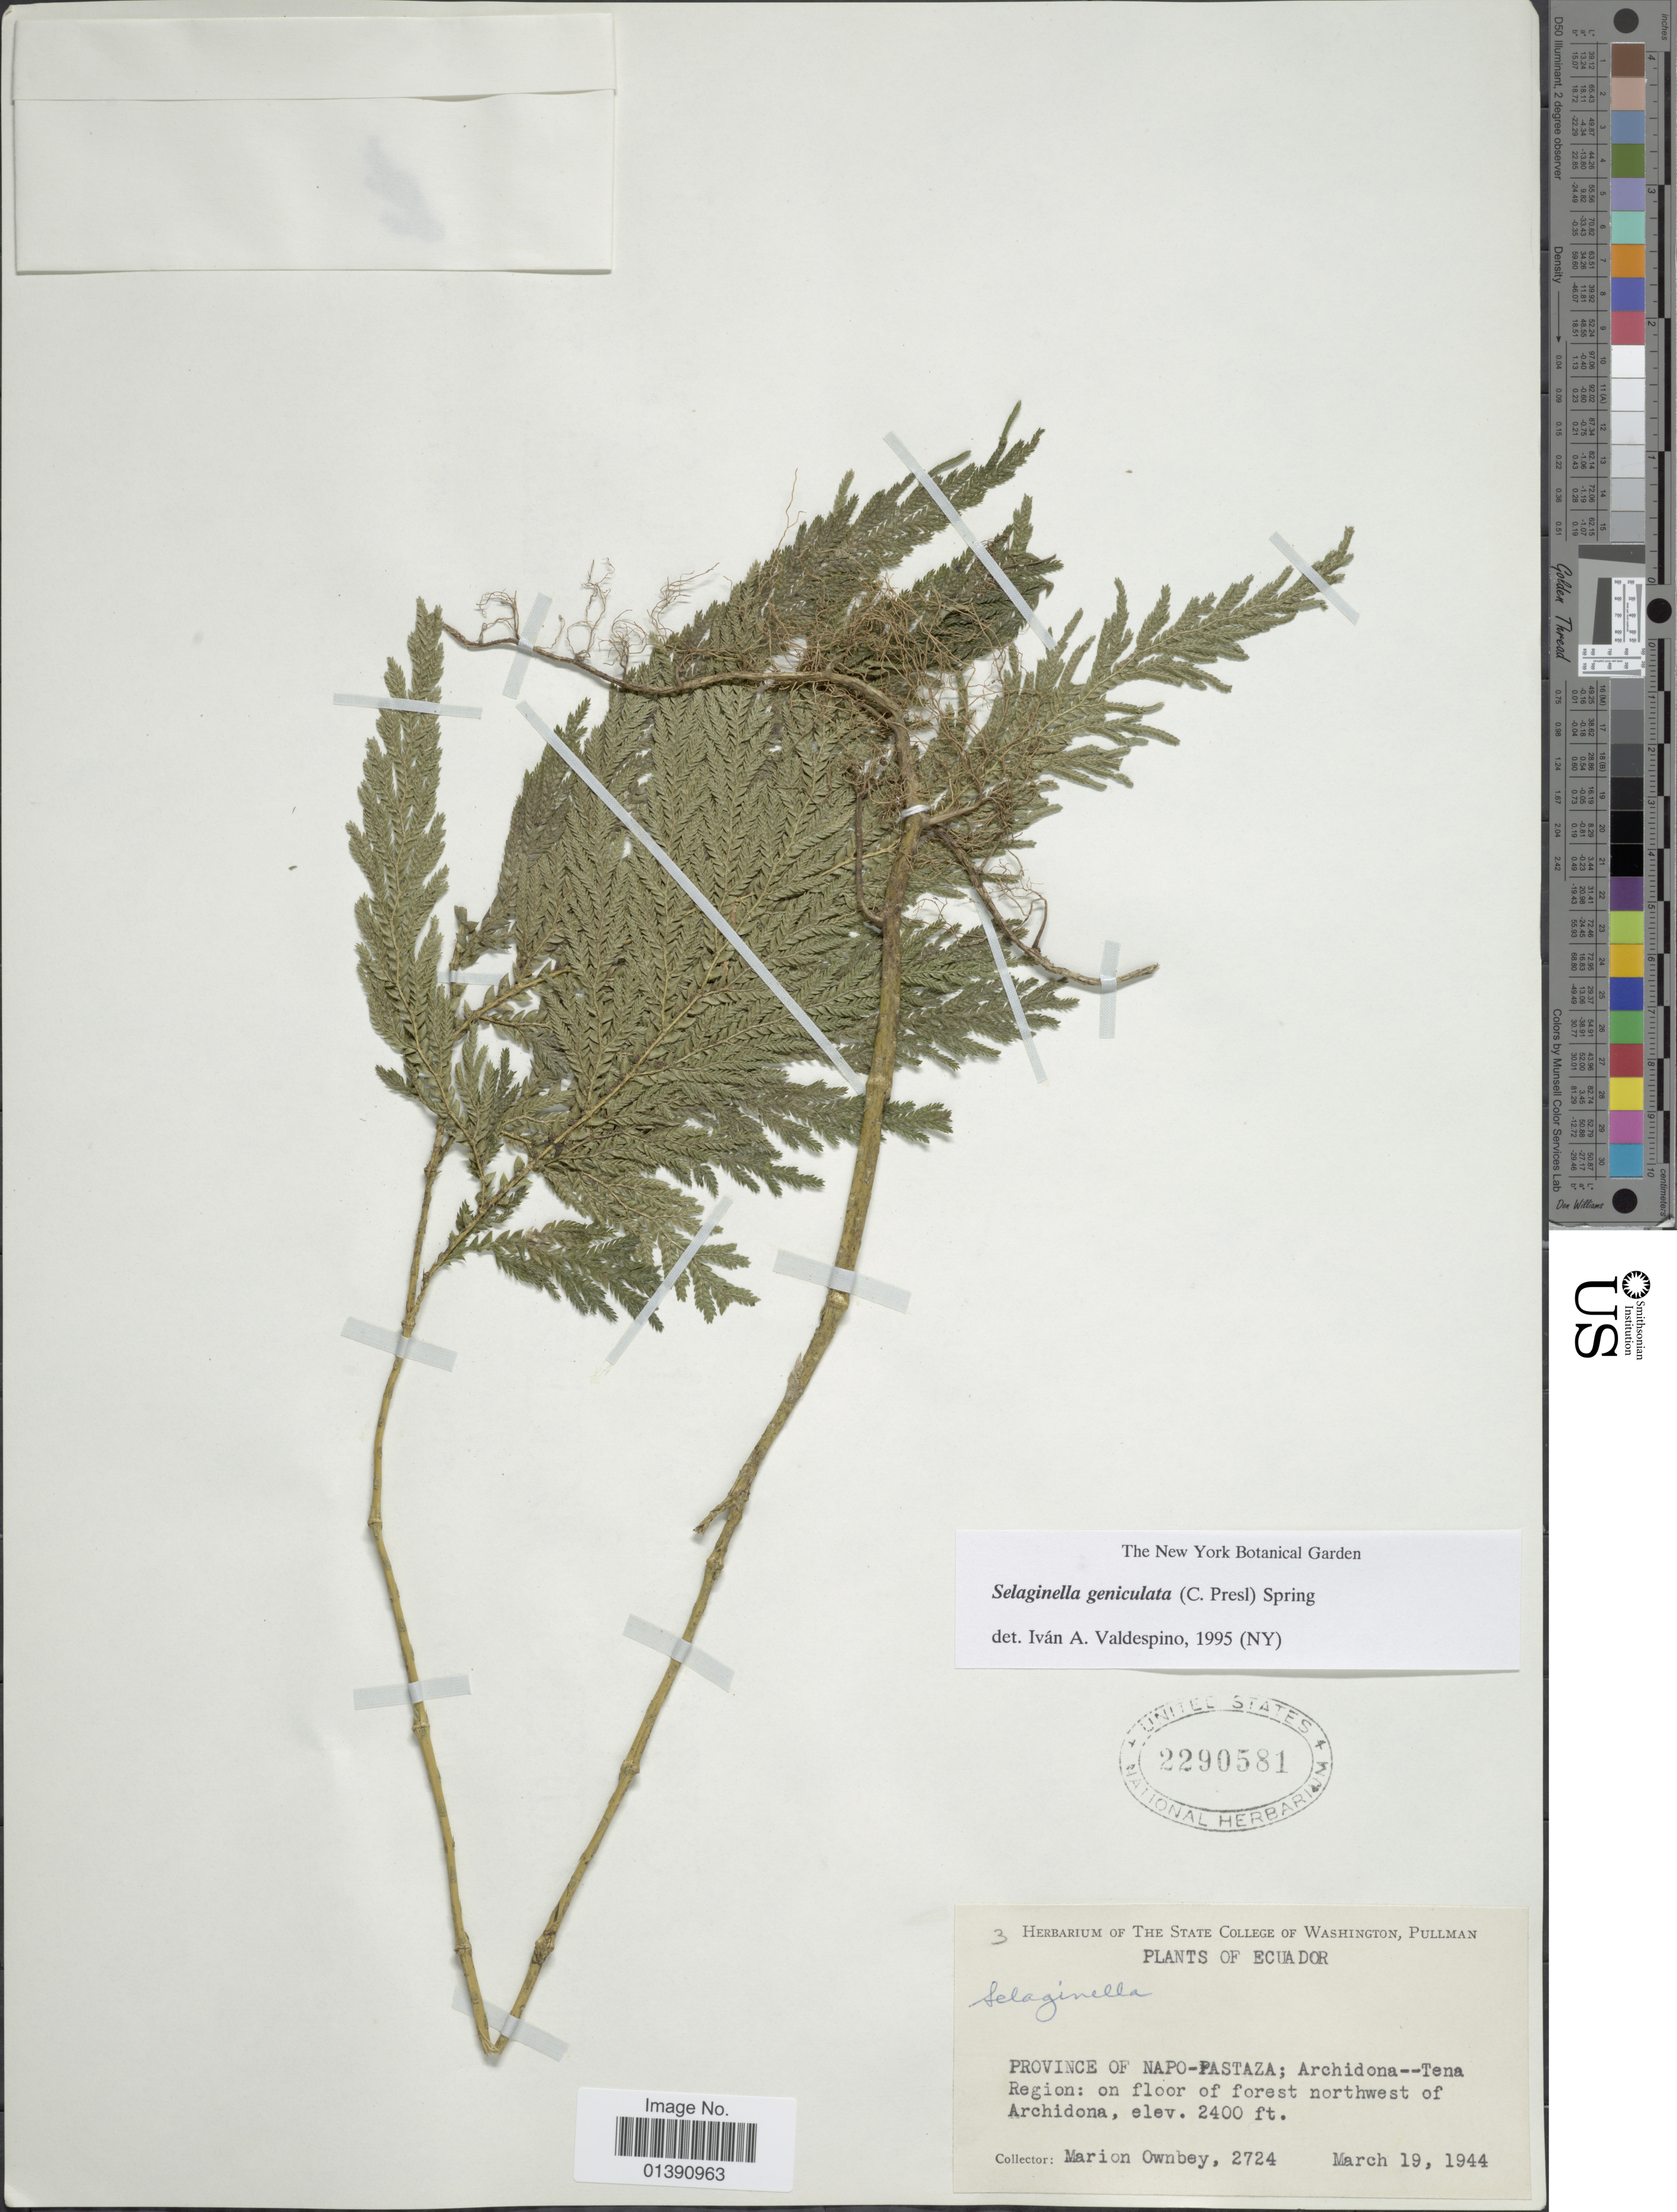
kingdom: Plantae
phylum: Tracheophyta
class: Lycopodiopsida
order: Selaginellales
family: Selaginellaceae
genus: Selaginella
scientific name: Selaginella geniculata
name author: (C. Presl) Spring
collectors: F. M. Ownbey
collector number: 2724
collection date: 1944-03-19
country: Ecuador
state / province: Napo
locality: Province Napo-Pastaza; Archidona--Tena Region: on floor of forest northwest of Archidona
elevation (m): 732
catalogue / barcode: US 2290581